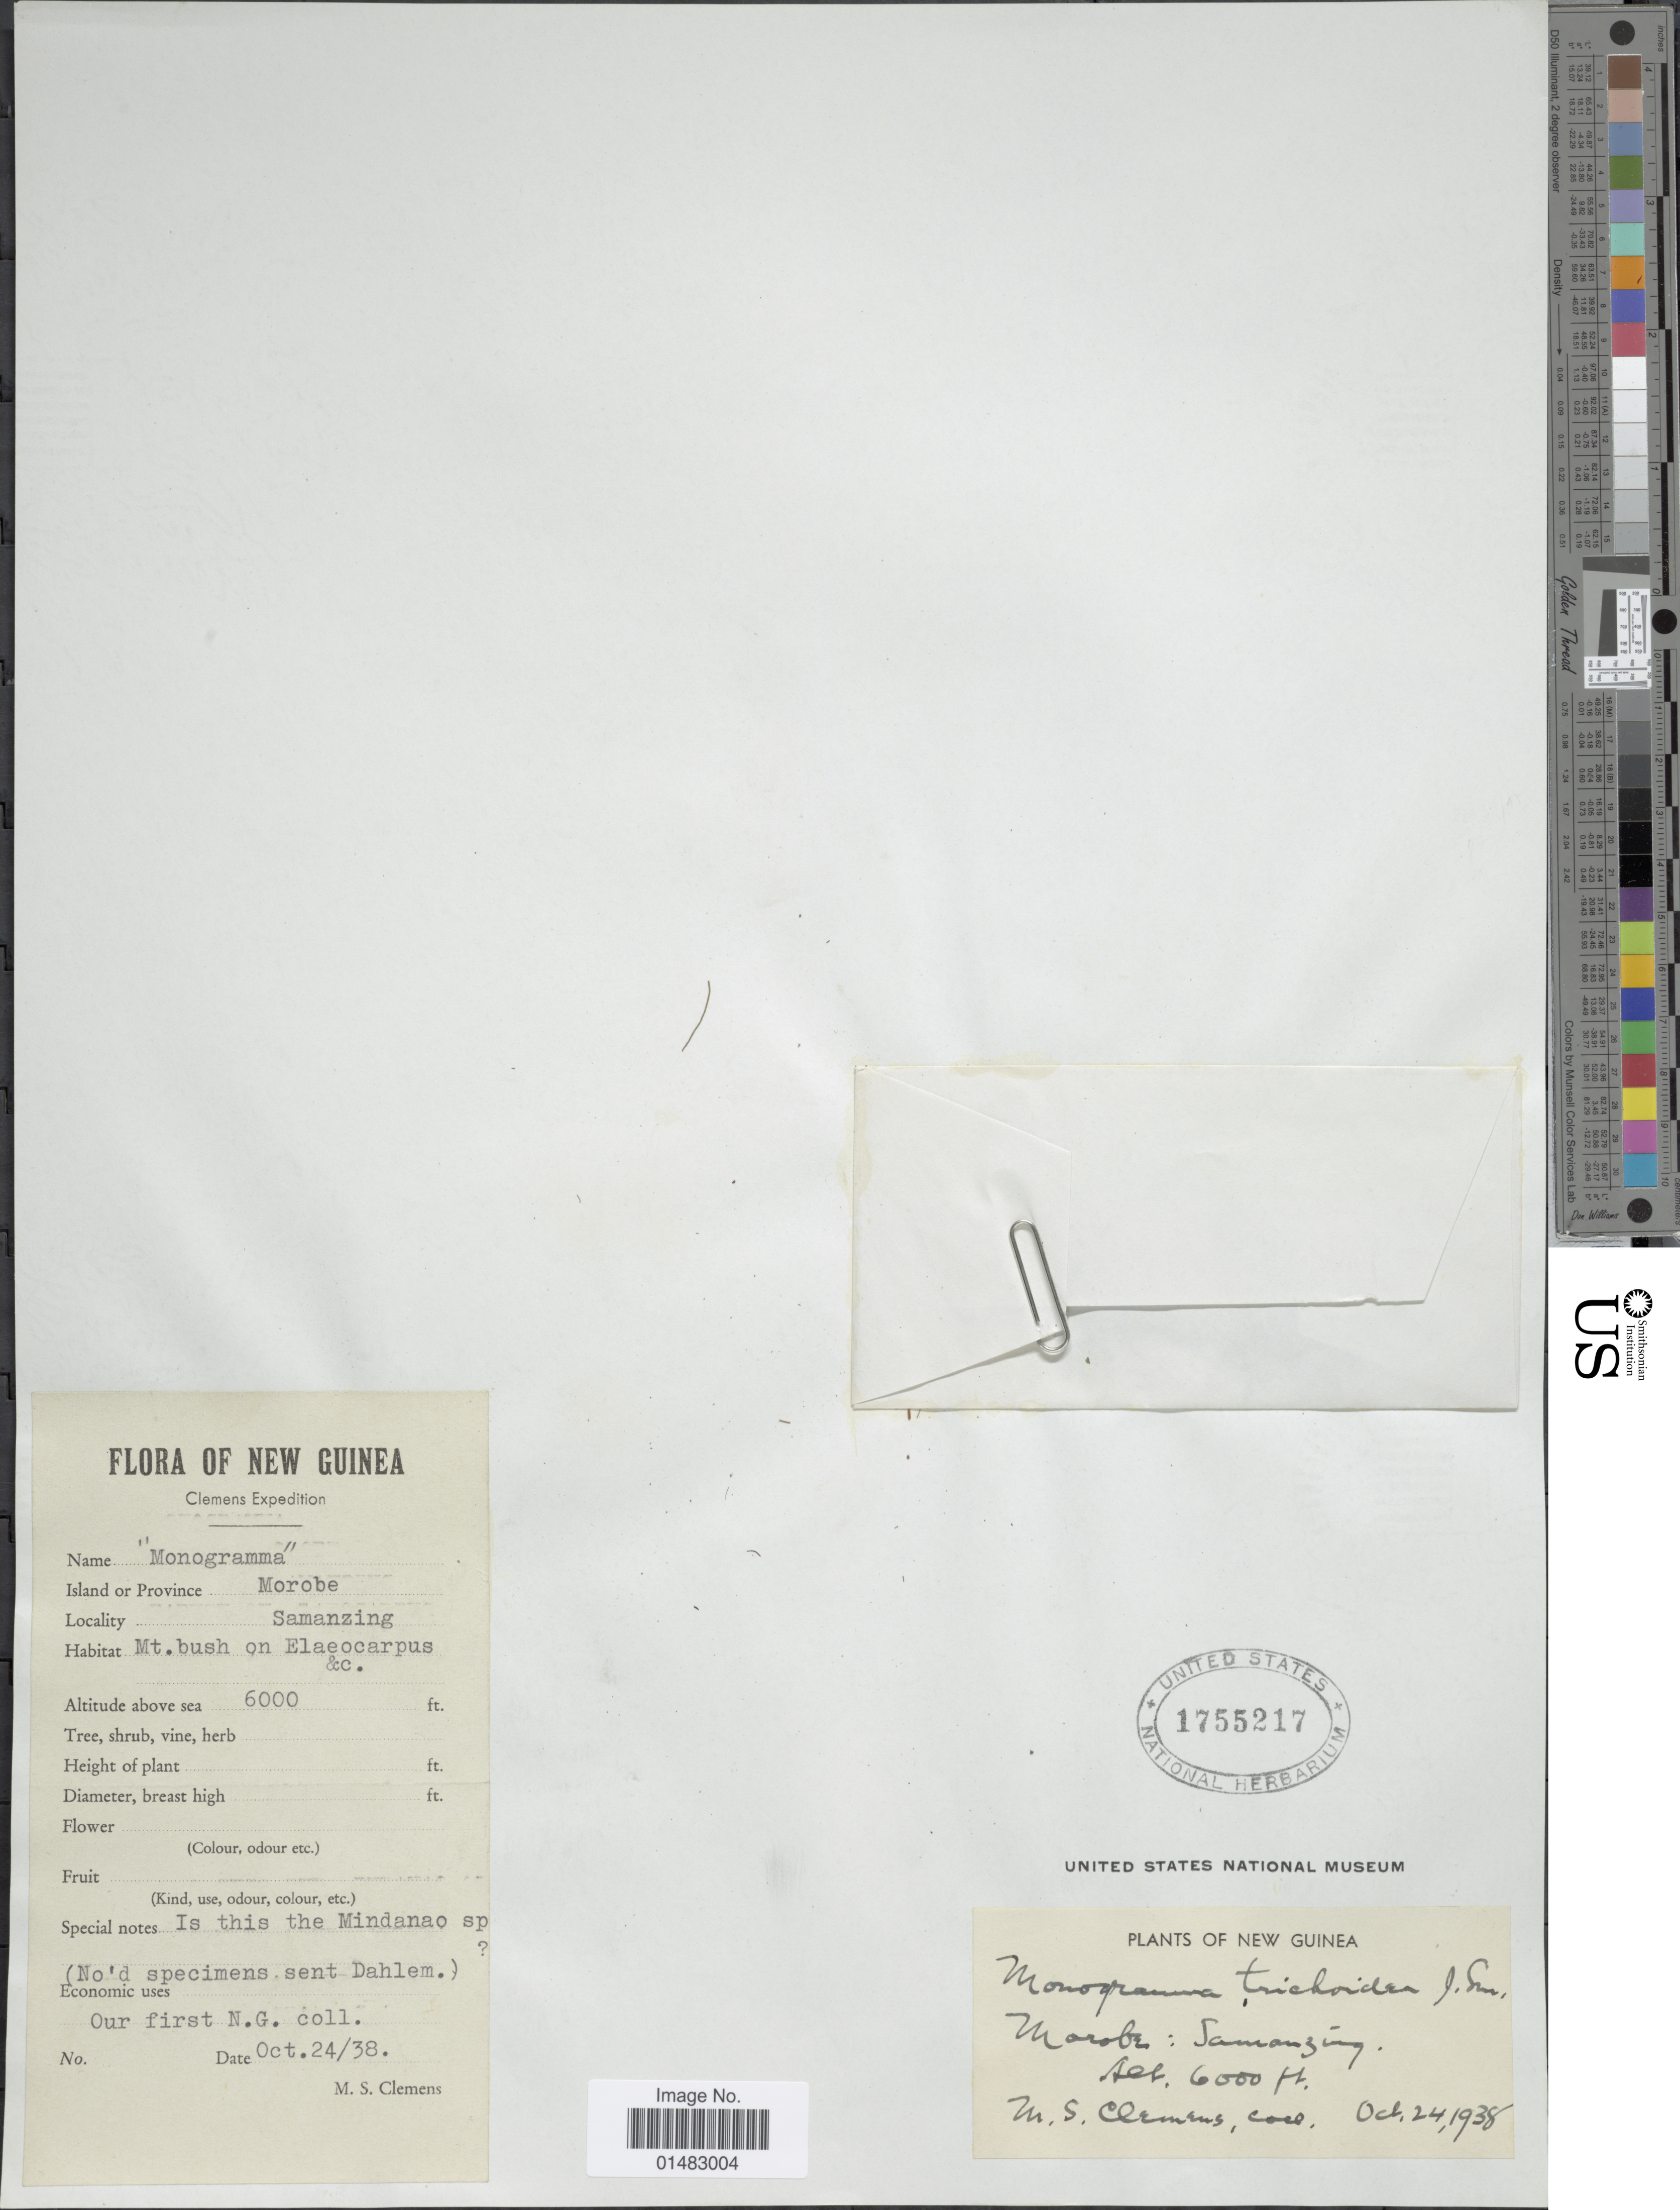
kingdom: Plantae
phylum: Tracheophyta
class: Polypodiopsida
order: Polypodiales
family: Pteridaceae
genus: Monogramma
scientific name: Monogramma trichoidea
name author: (Fée) Hook. & Baker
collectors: M. S. Clemens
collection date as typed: Transcribed d/m/y: 24/10/38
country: Papua New Guinea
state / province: Morobe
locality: Samanzing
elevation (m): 1829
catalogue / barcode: US 1755217